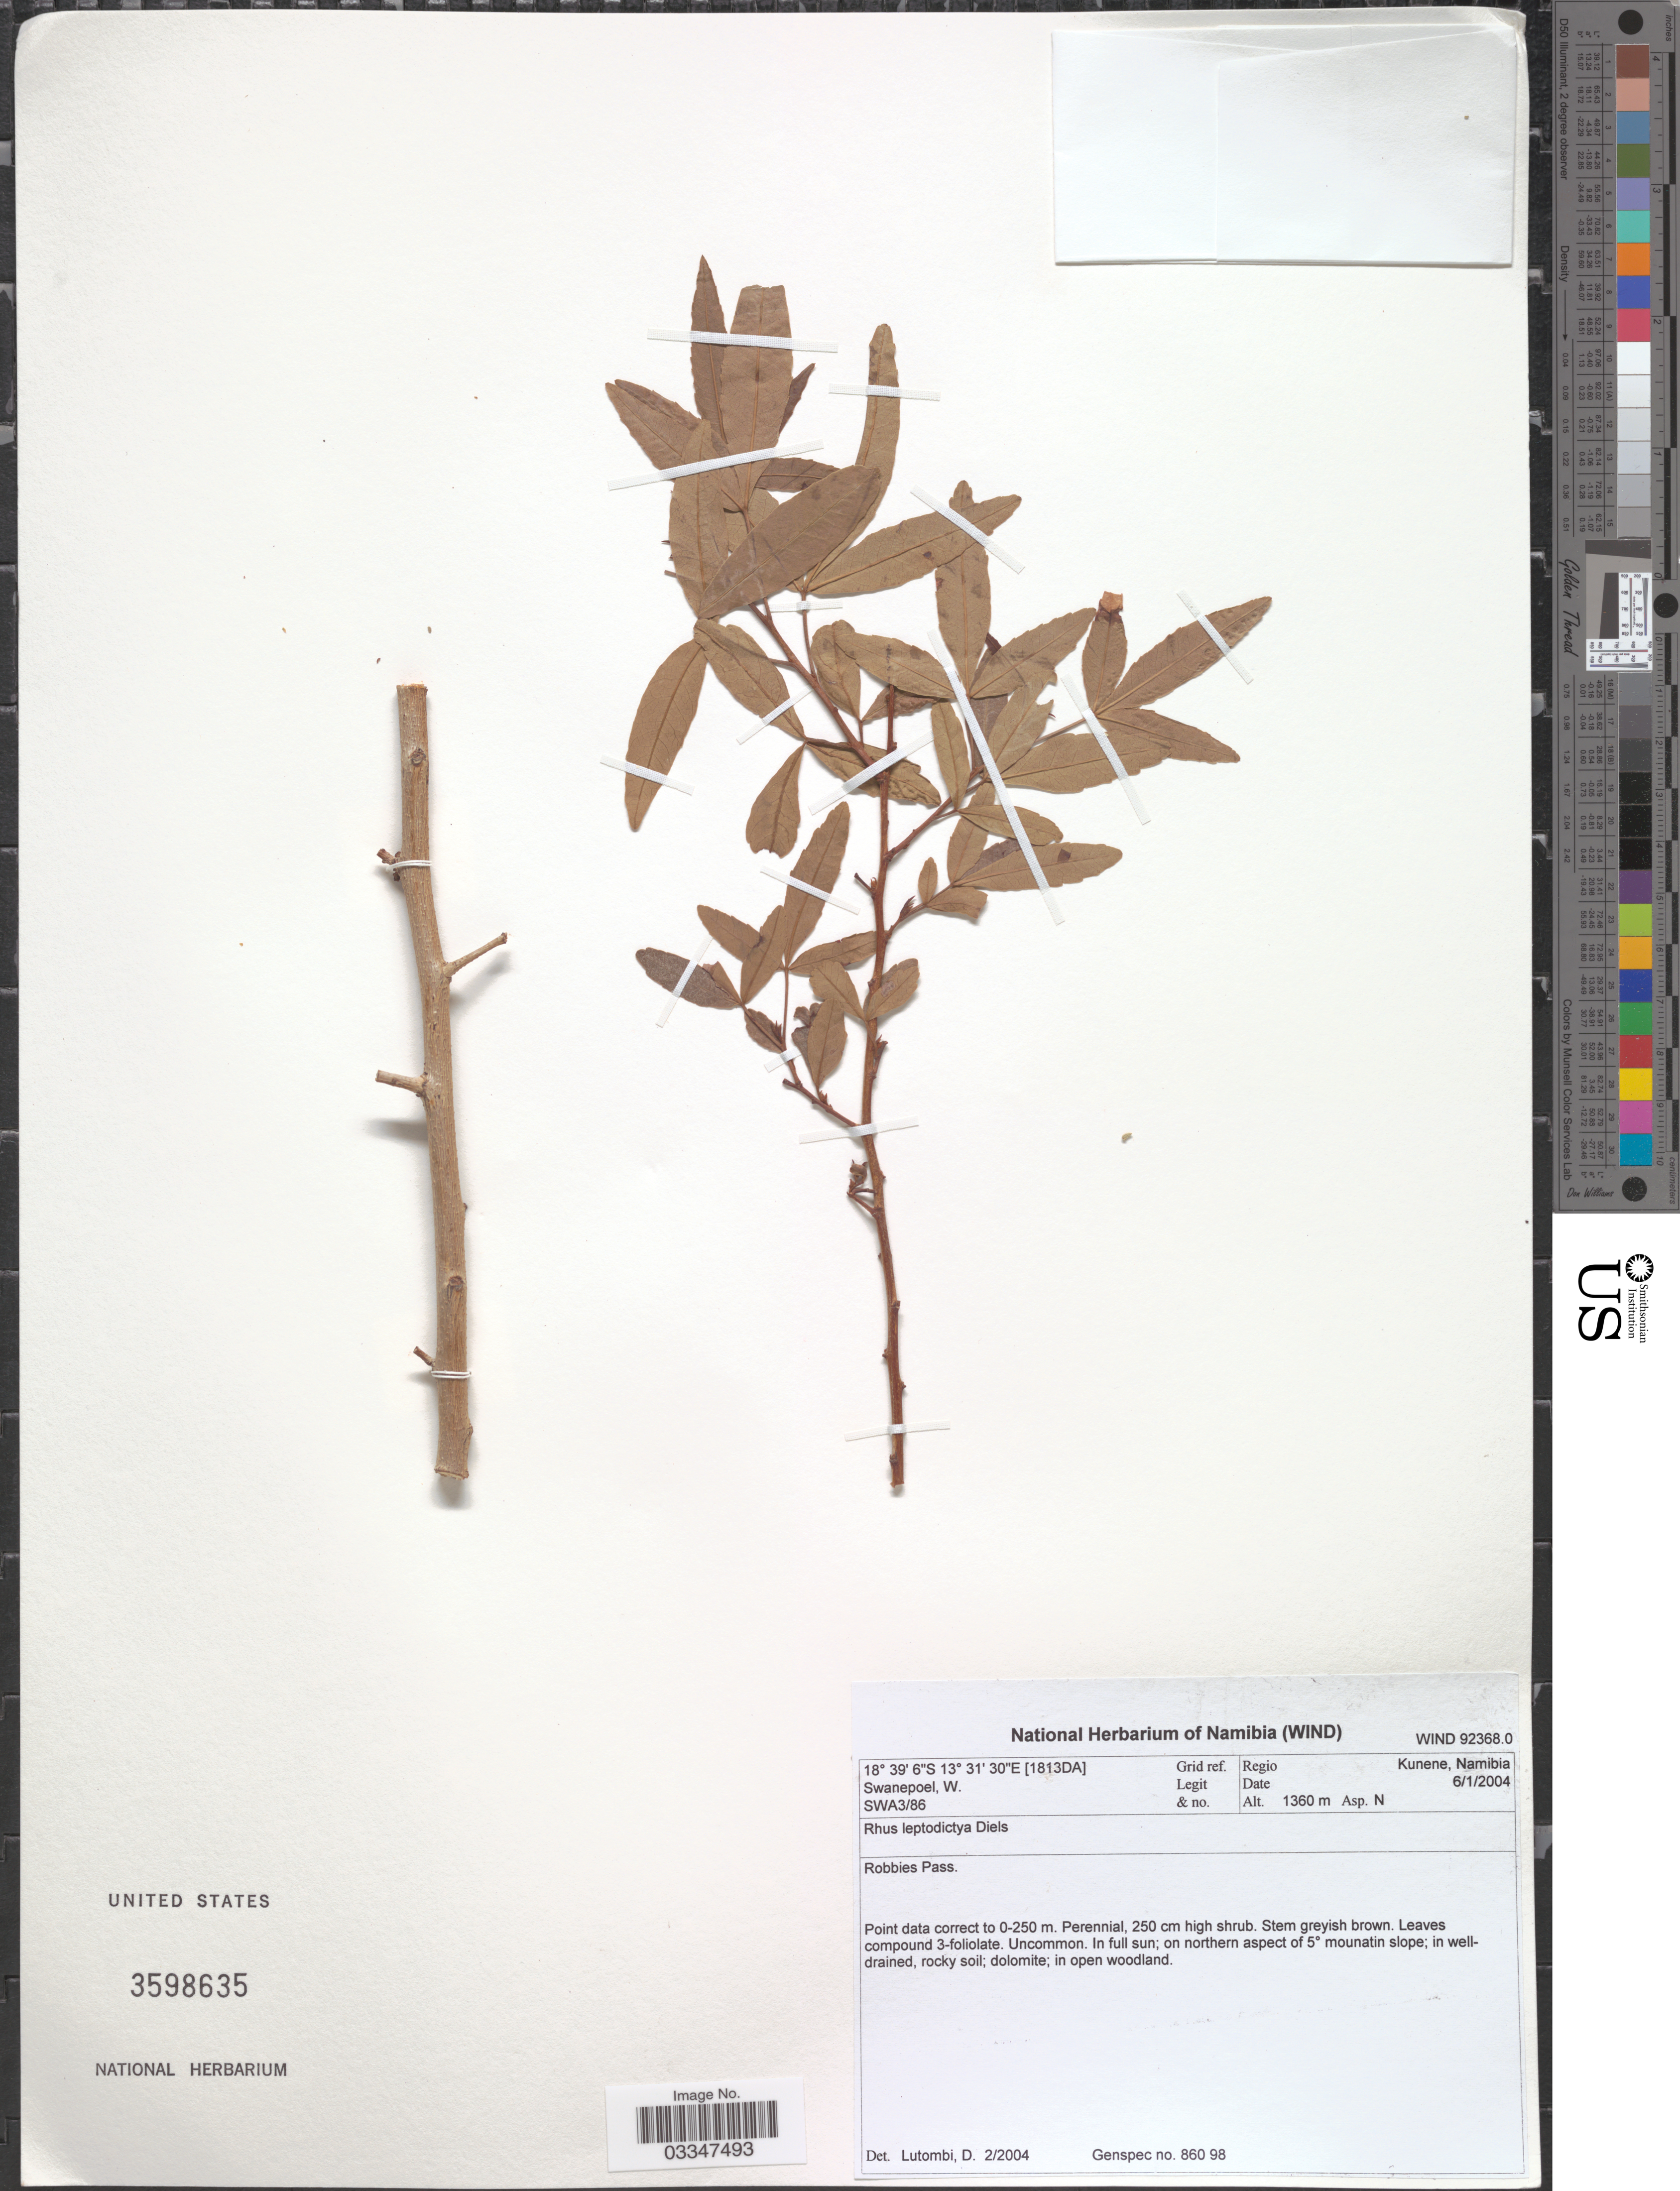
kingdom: Plantae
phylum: Tracheophyta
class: Magnoliopsida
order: Sapindales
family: Anacardiaceae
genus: Rhus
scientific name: Rhus leptodictya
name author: Diels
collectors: W. Swanepoel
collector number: SWA3/86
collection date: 2004-01-06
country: Namibia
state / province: Kunene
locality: Regio Kunene, Namibia. Grid ref. [1813DA]. Robbies Pass.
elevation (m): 1360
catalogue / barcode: US 3598635